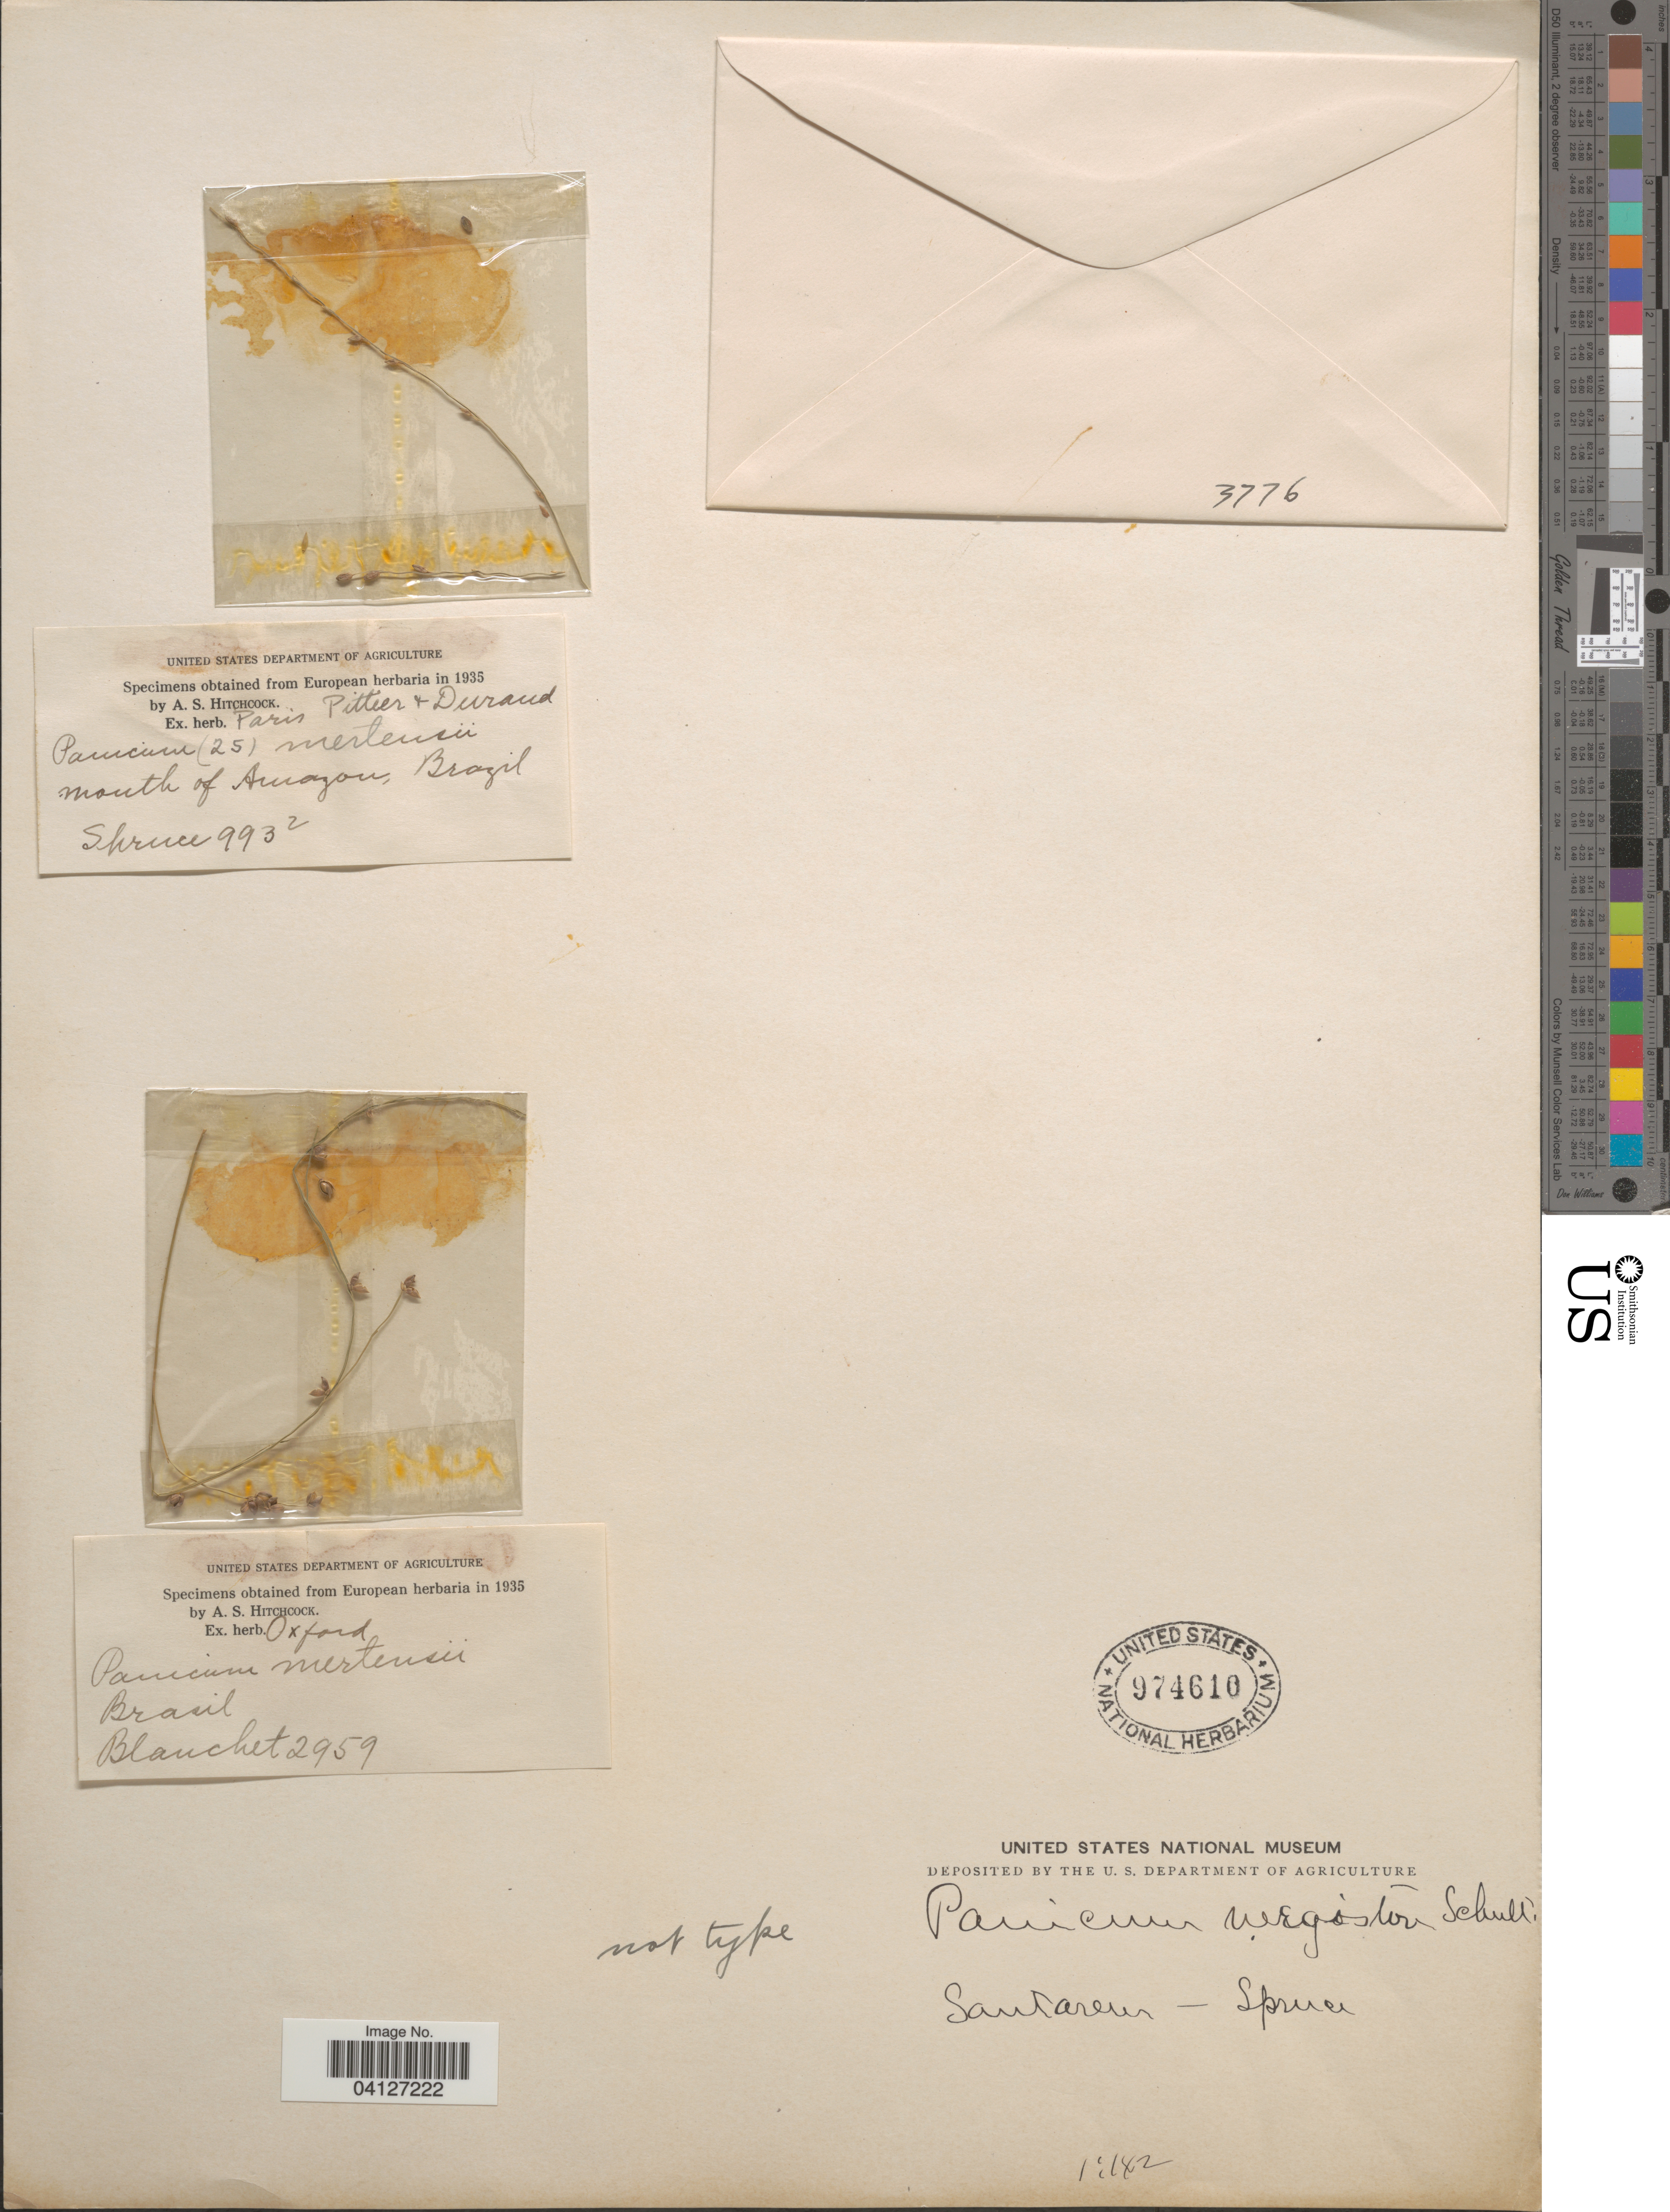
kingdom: Plantae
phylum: Tracheophyta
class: Liliopsida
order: Poales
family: Poaceae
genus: Panicum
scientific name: Panicum mertensii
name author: Roth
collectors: -. Spruce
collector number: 9932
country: Brazil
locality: Mouth of Amazon.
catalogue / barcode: US 974610-3